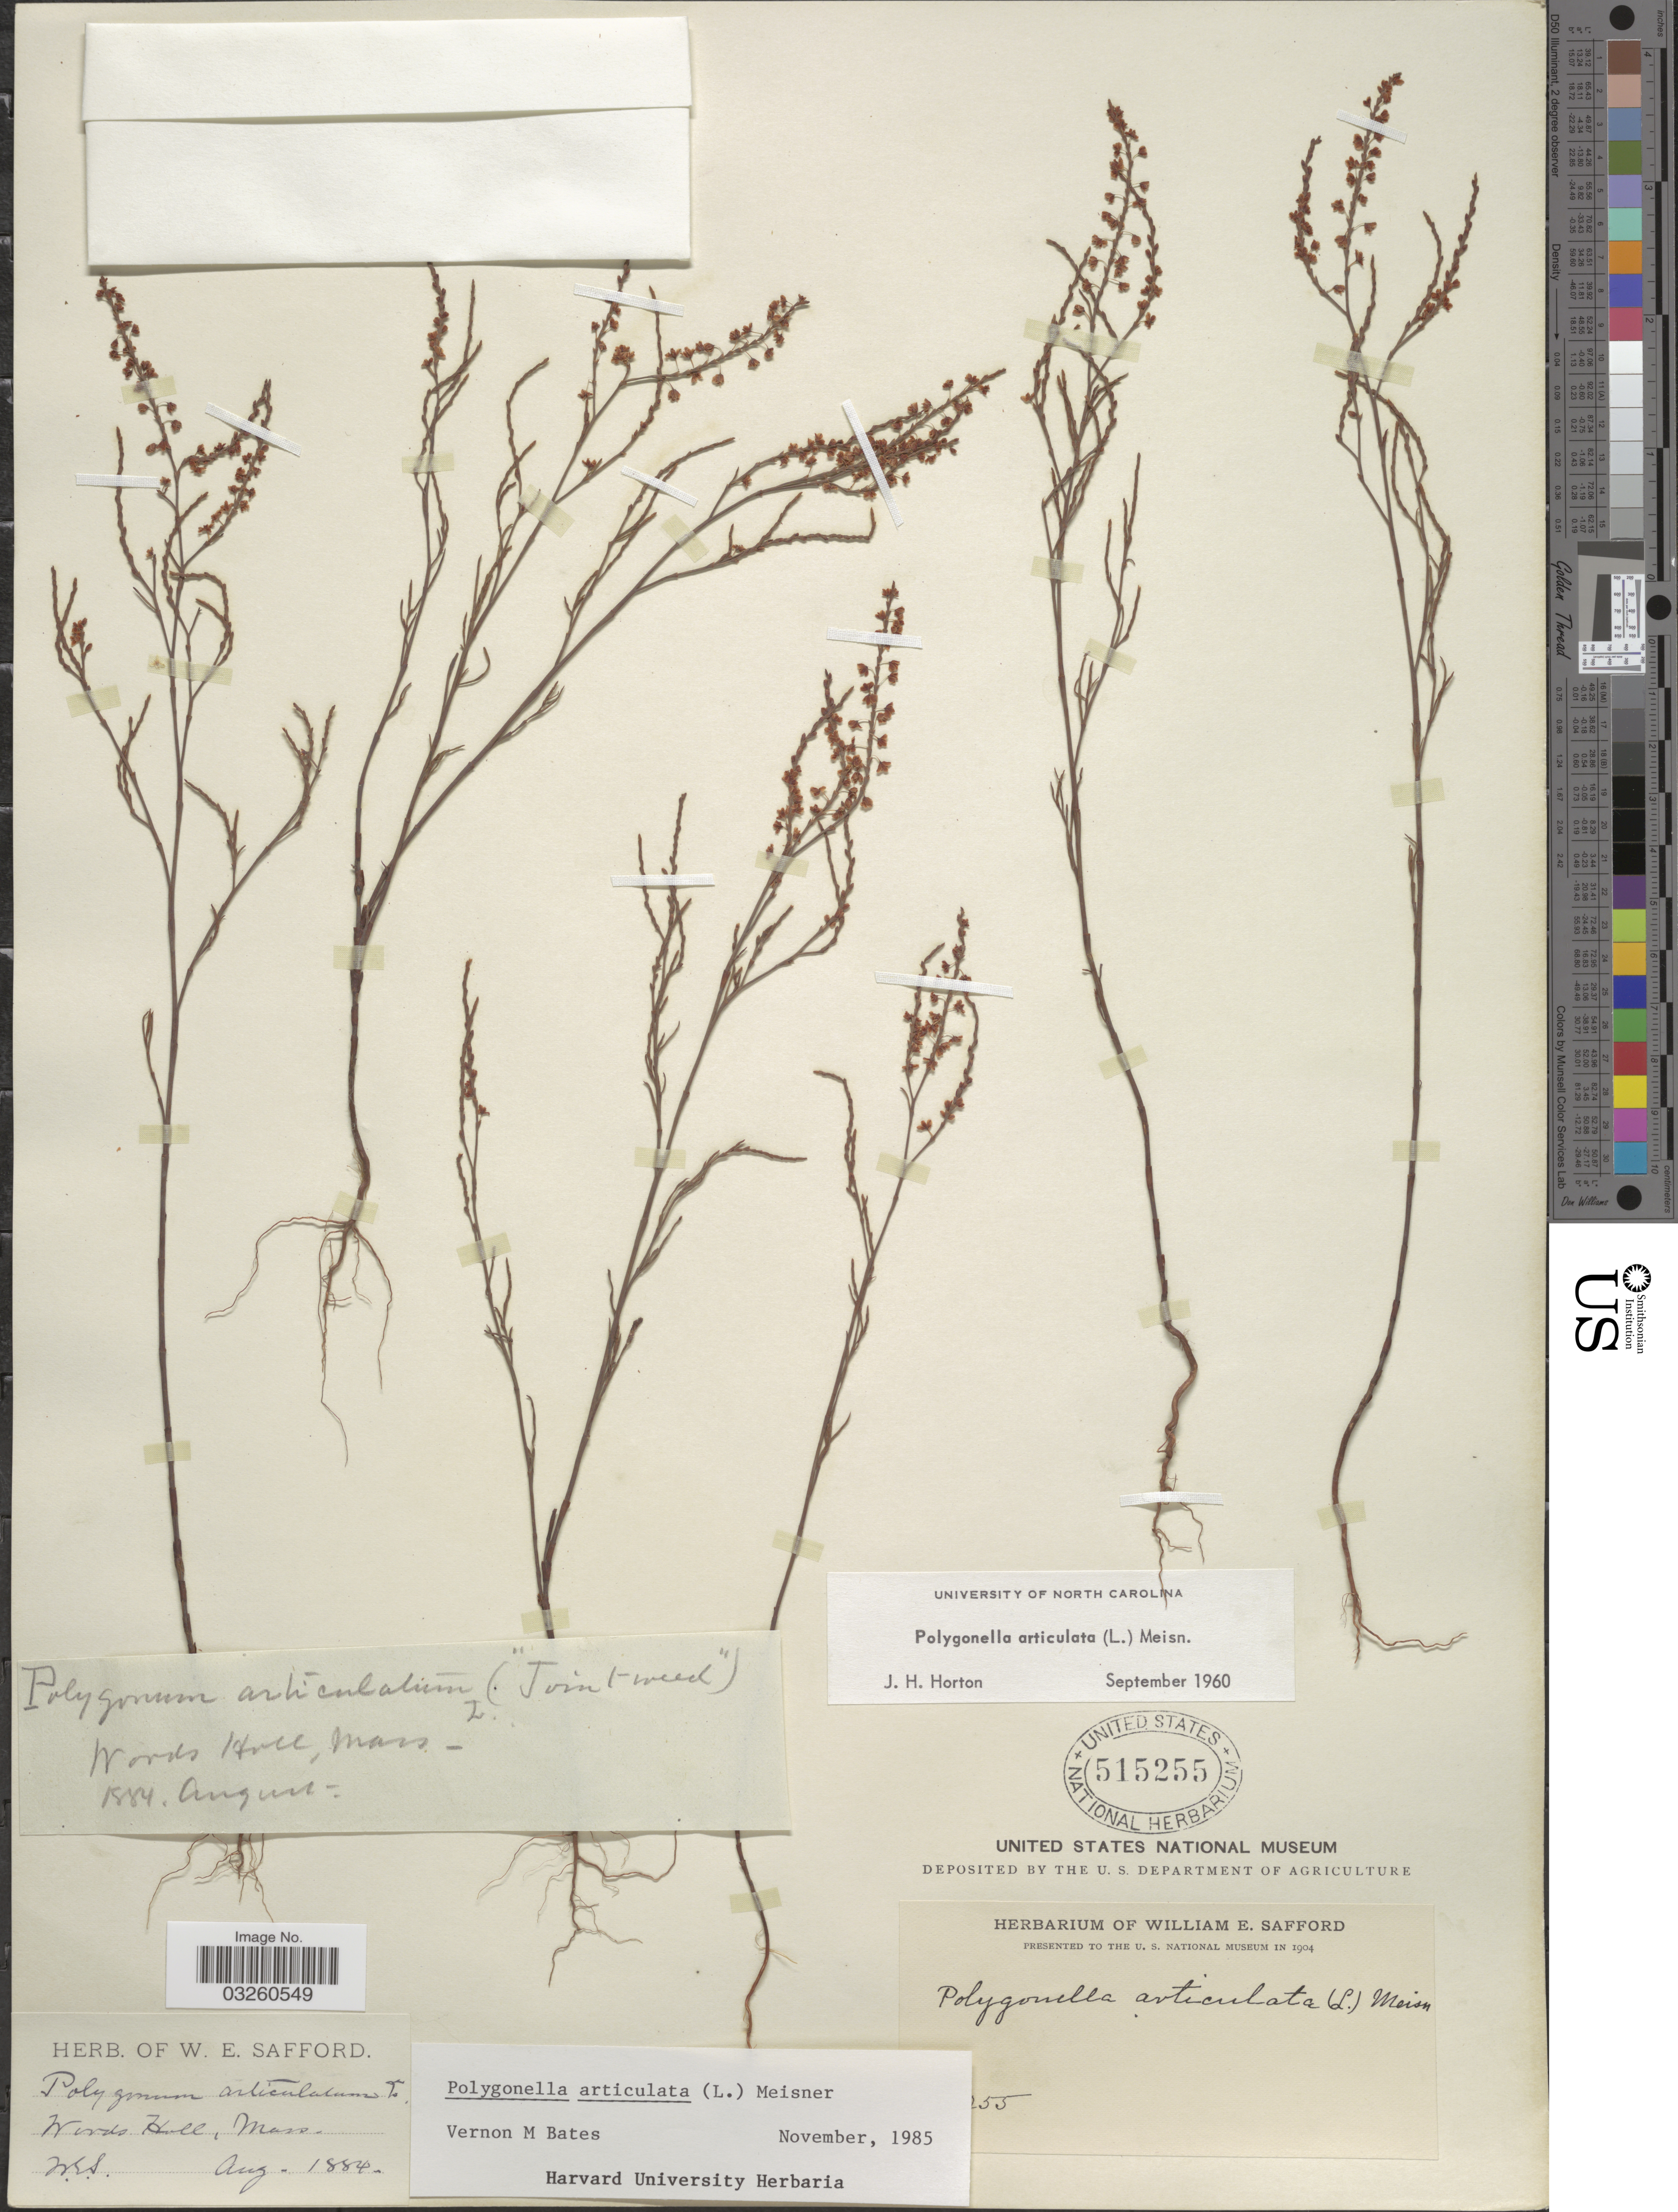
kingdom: Plantae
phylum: Tracheophyta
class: Magnoliopsida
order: Caryophyllales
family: Polygonaceae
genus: Polygonella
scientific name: Polygonella articulata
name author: (L.) Meisn.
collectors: W. E. Safford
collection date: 1884-08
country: United States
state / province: Wisconsin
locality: Woods Hill, Mass.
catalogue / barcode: US 515255